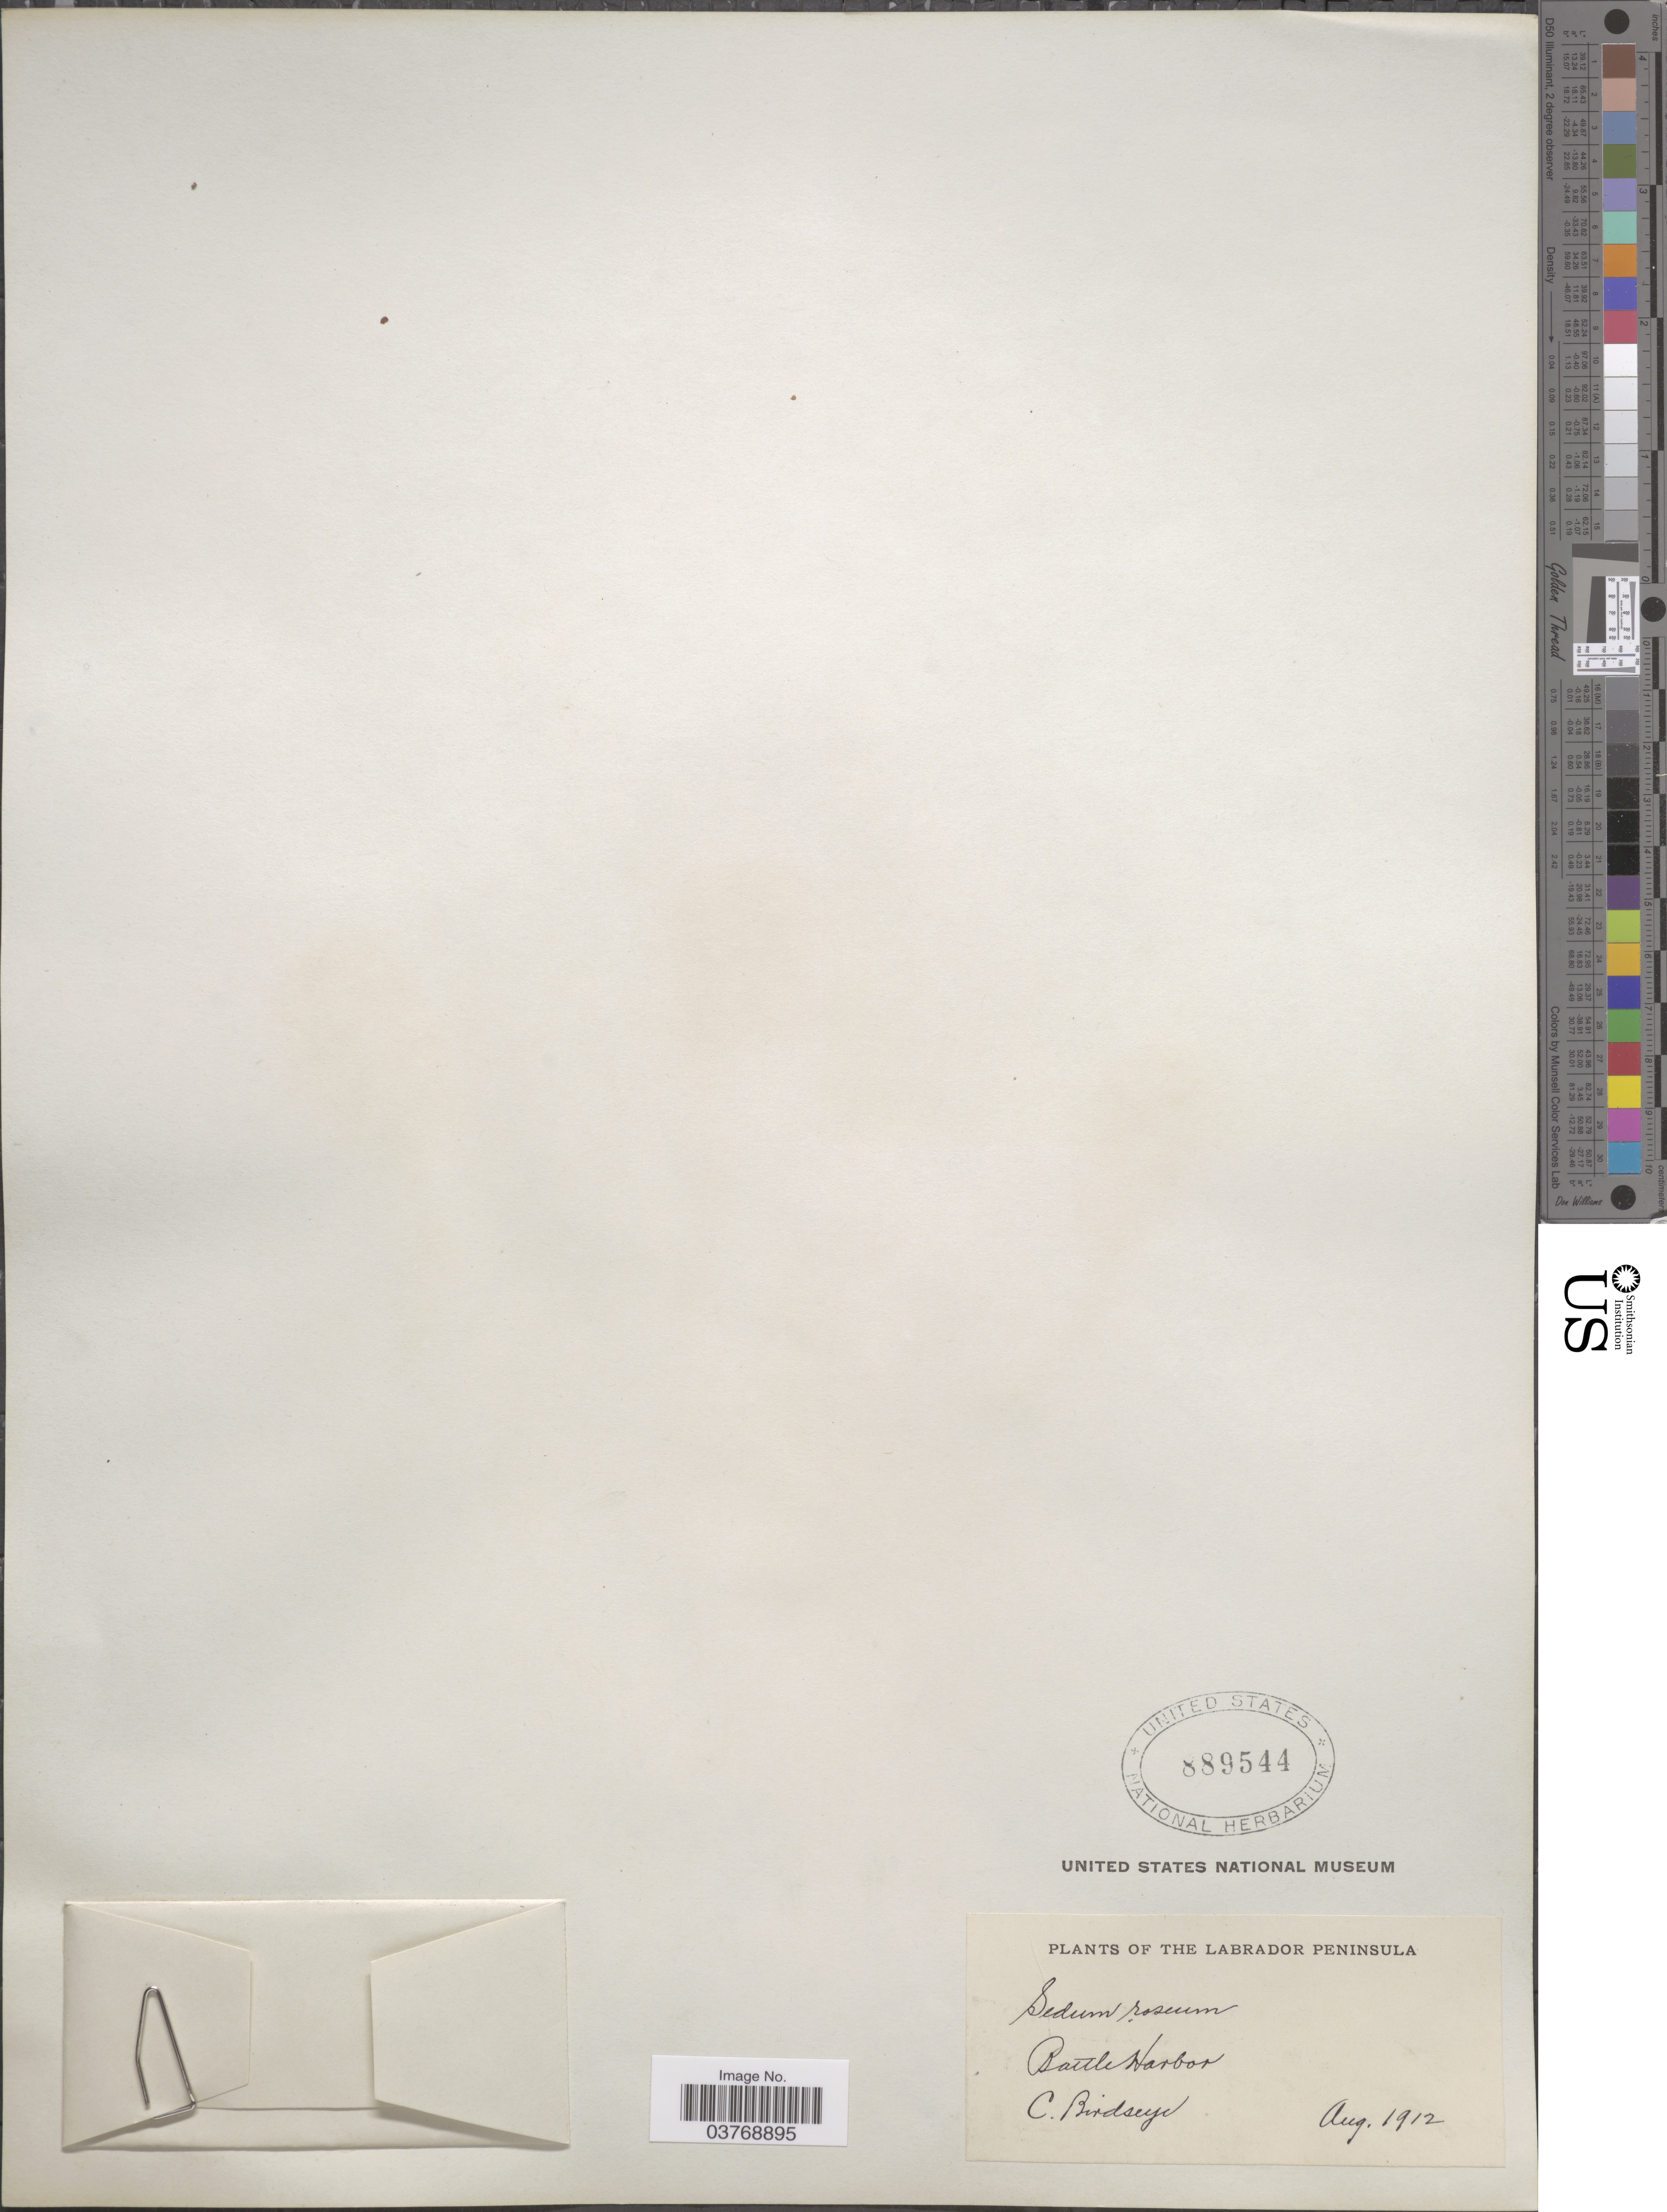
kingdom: Plantae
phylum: Tracheophyta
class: Magnoliopsida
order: Saxifragales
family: Crassulaceae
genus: Rhodiola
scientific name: Rhodiola rosea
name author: L.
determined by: Strong, Mark T., (BOT), Smithsonian Institution - National Museum of Natural History (UNITED STATES)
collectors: C. Birdseye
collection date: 1912-08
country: Canada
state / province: Newfoundland and Labrador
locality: The Labrador Peninsula. Battle Harbor.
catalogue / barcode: US 889544